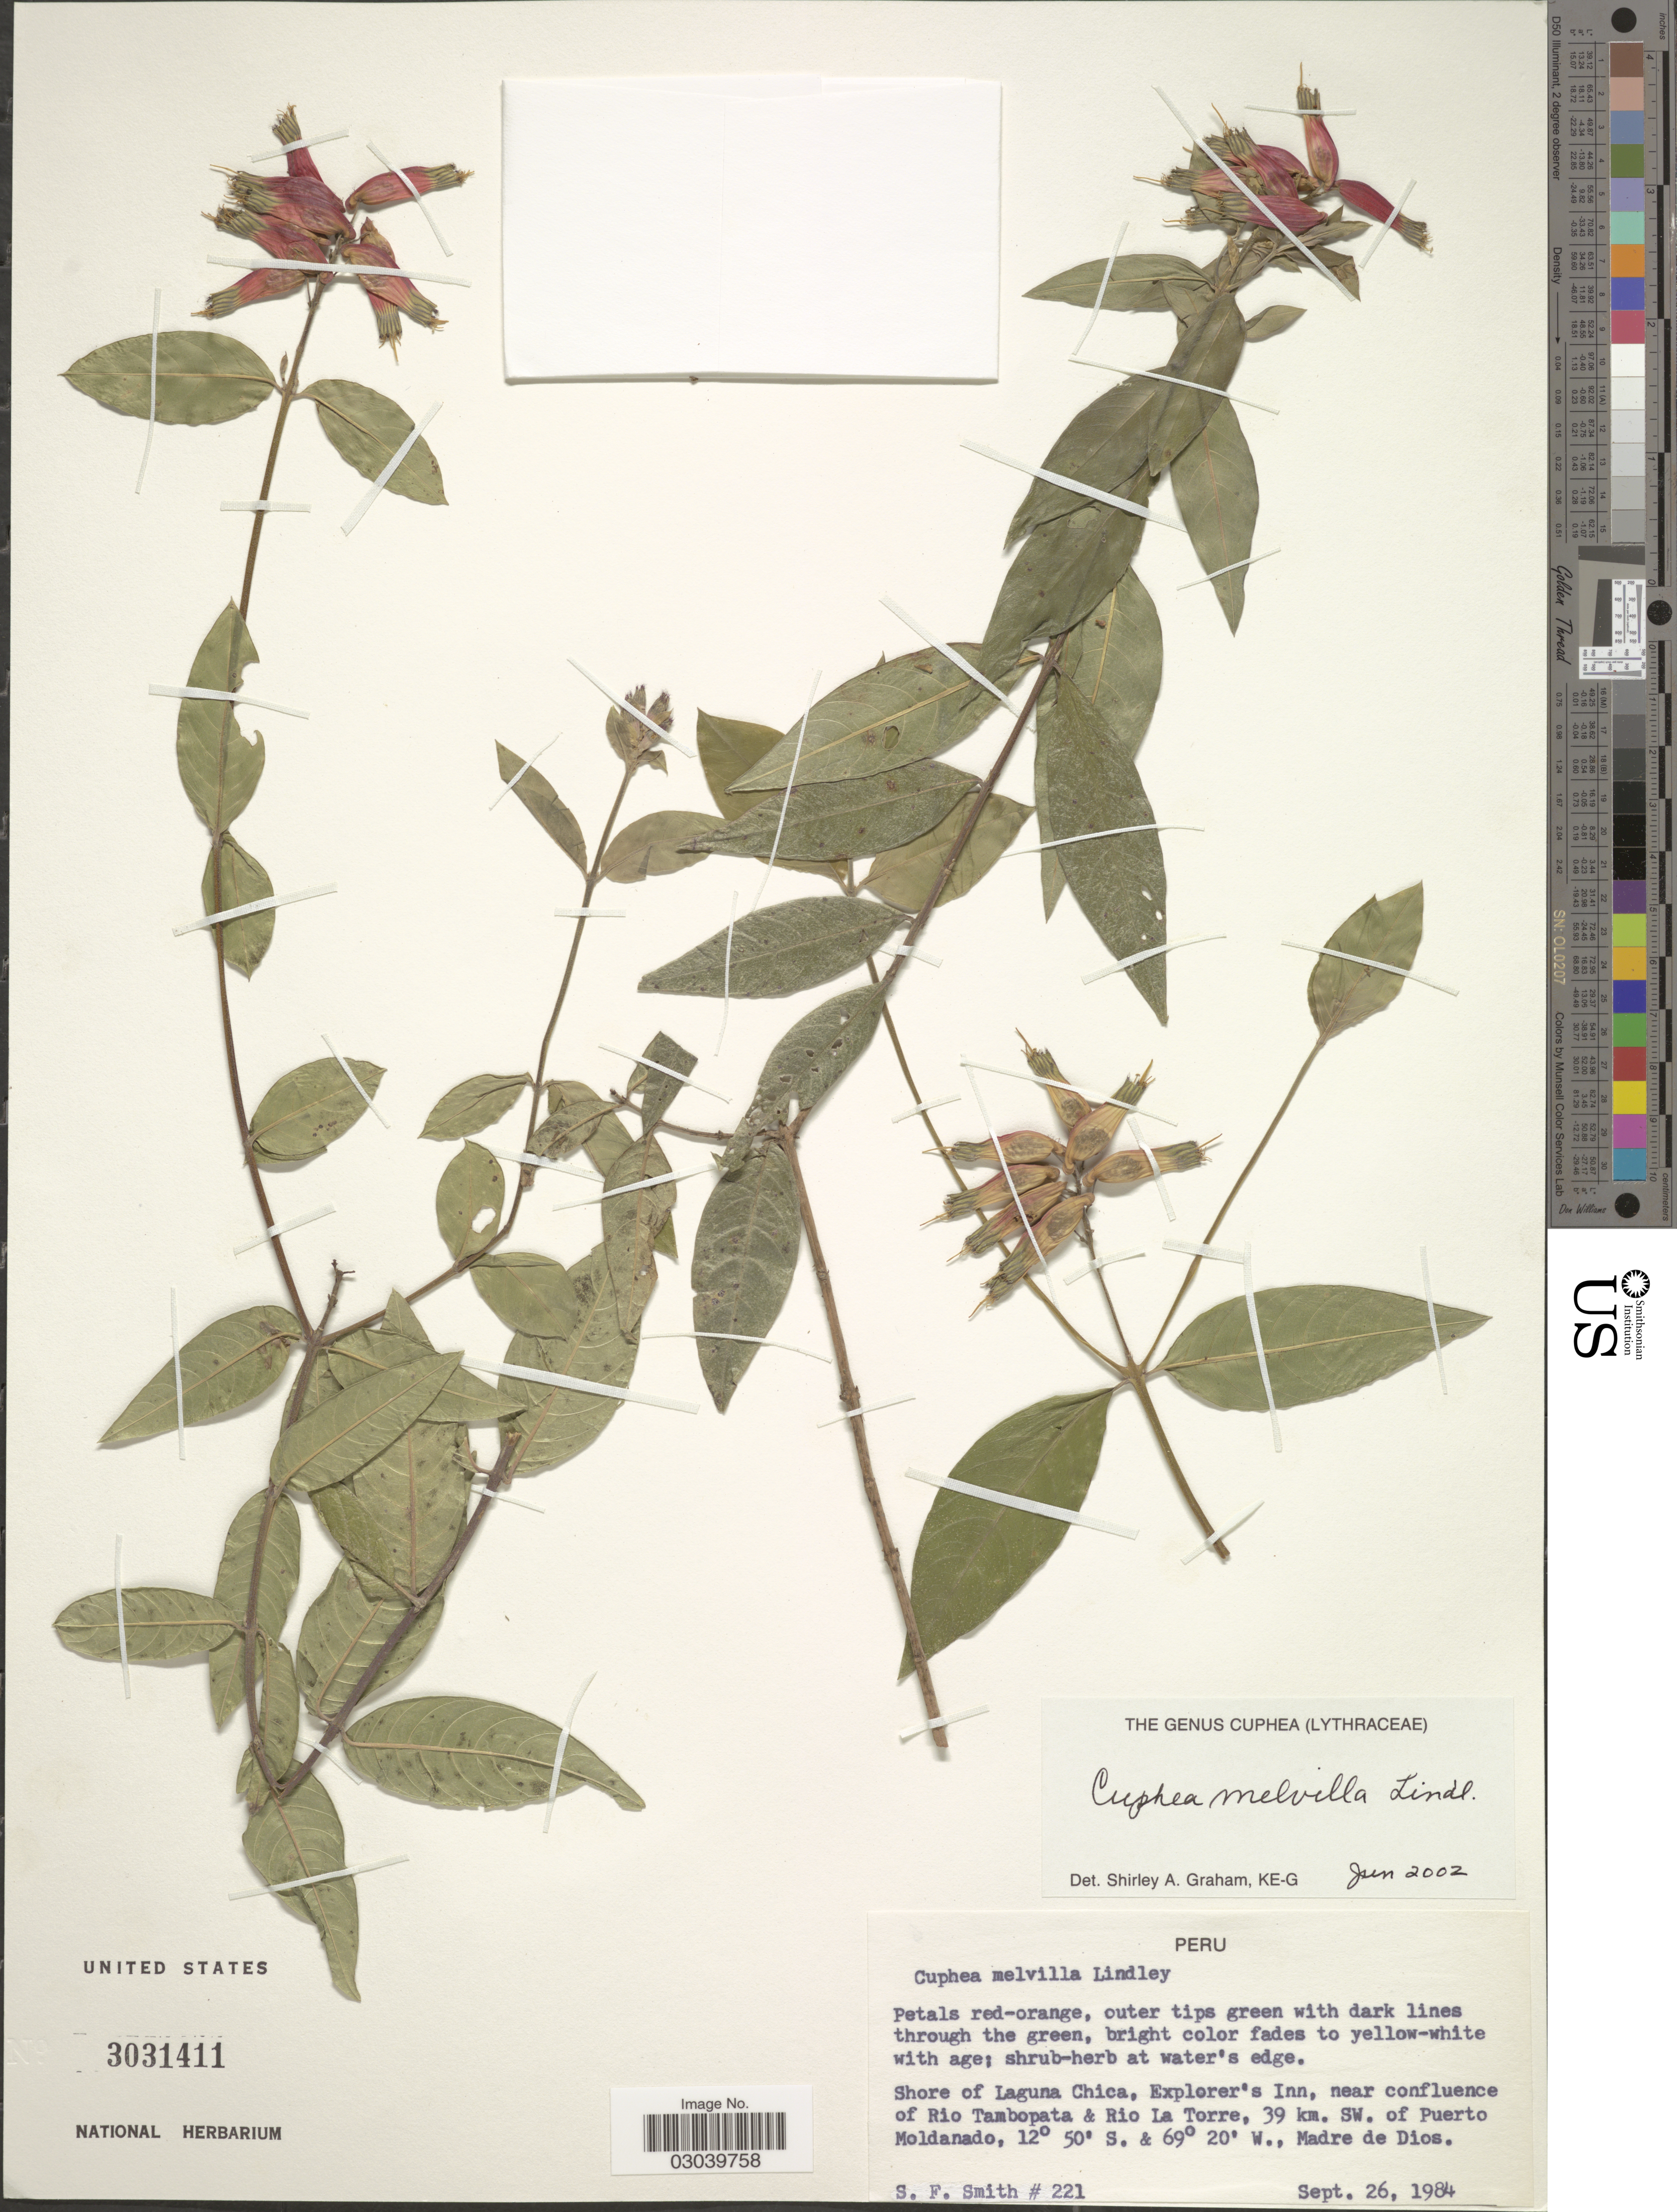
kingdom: Plantae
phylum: Tracheophyta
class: Magnoliopsida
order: Myrtales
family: Lythraceae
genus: Cuphea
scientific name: Cuphea melvilla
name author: Lindl.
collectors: S.F. Smith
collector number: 221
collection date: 1984-09-26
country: Peru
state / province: Madre de Dios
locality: Shore of Laguna Chica, Explorer's Inn, near confluence of Rio Tambopata & Rio La Torre, 39 km. SW. of Puerto Moldanado.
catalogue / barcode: US 3031411